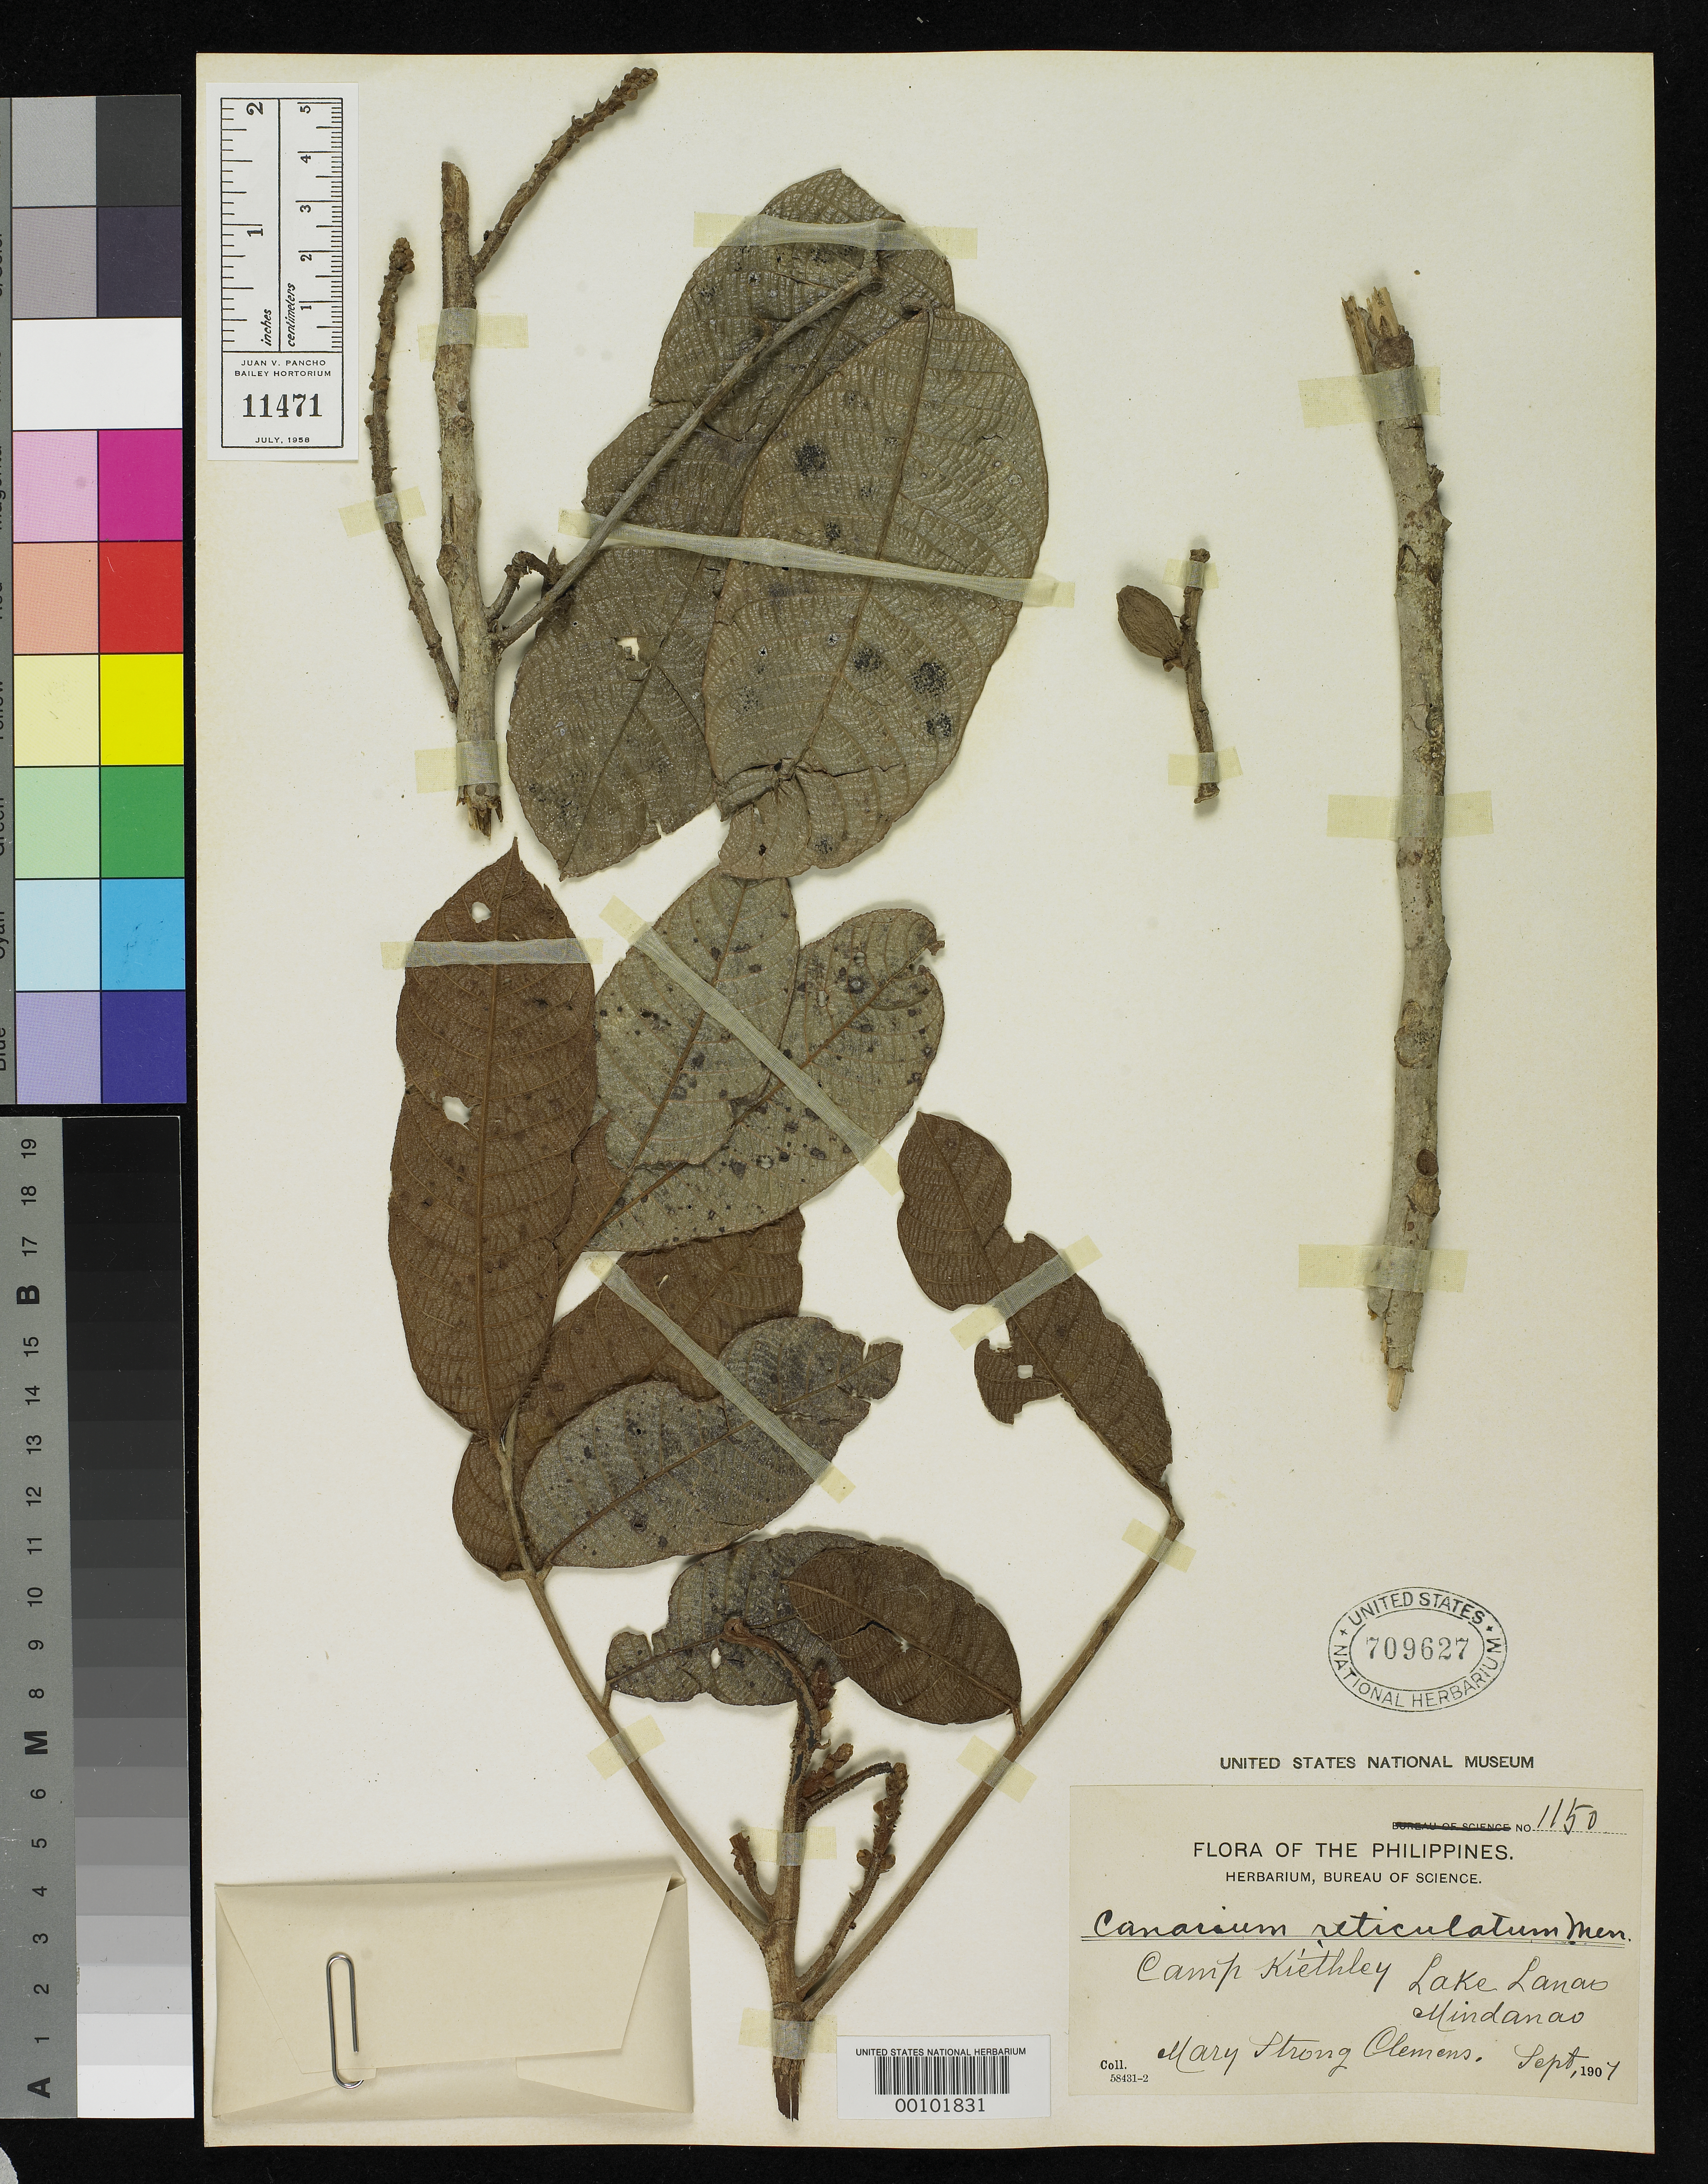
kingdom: Plantae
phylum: Tracheophyta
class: Magnoliopsida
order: Sapindales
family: Burseraceae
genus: Canarium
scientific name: Canarium reticulatum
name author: Merr.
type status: Isotype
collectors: M. S. Clemens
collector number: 1150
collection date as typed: Sep 1907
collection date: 1907-09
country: Philippines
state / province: Muslim Mindanao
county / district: Lanao del Sur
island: Mindanao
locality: Lake Lanao, Camp Keithley.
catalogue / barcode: US 709627